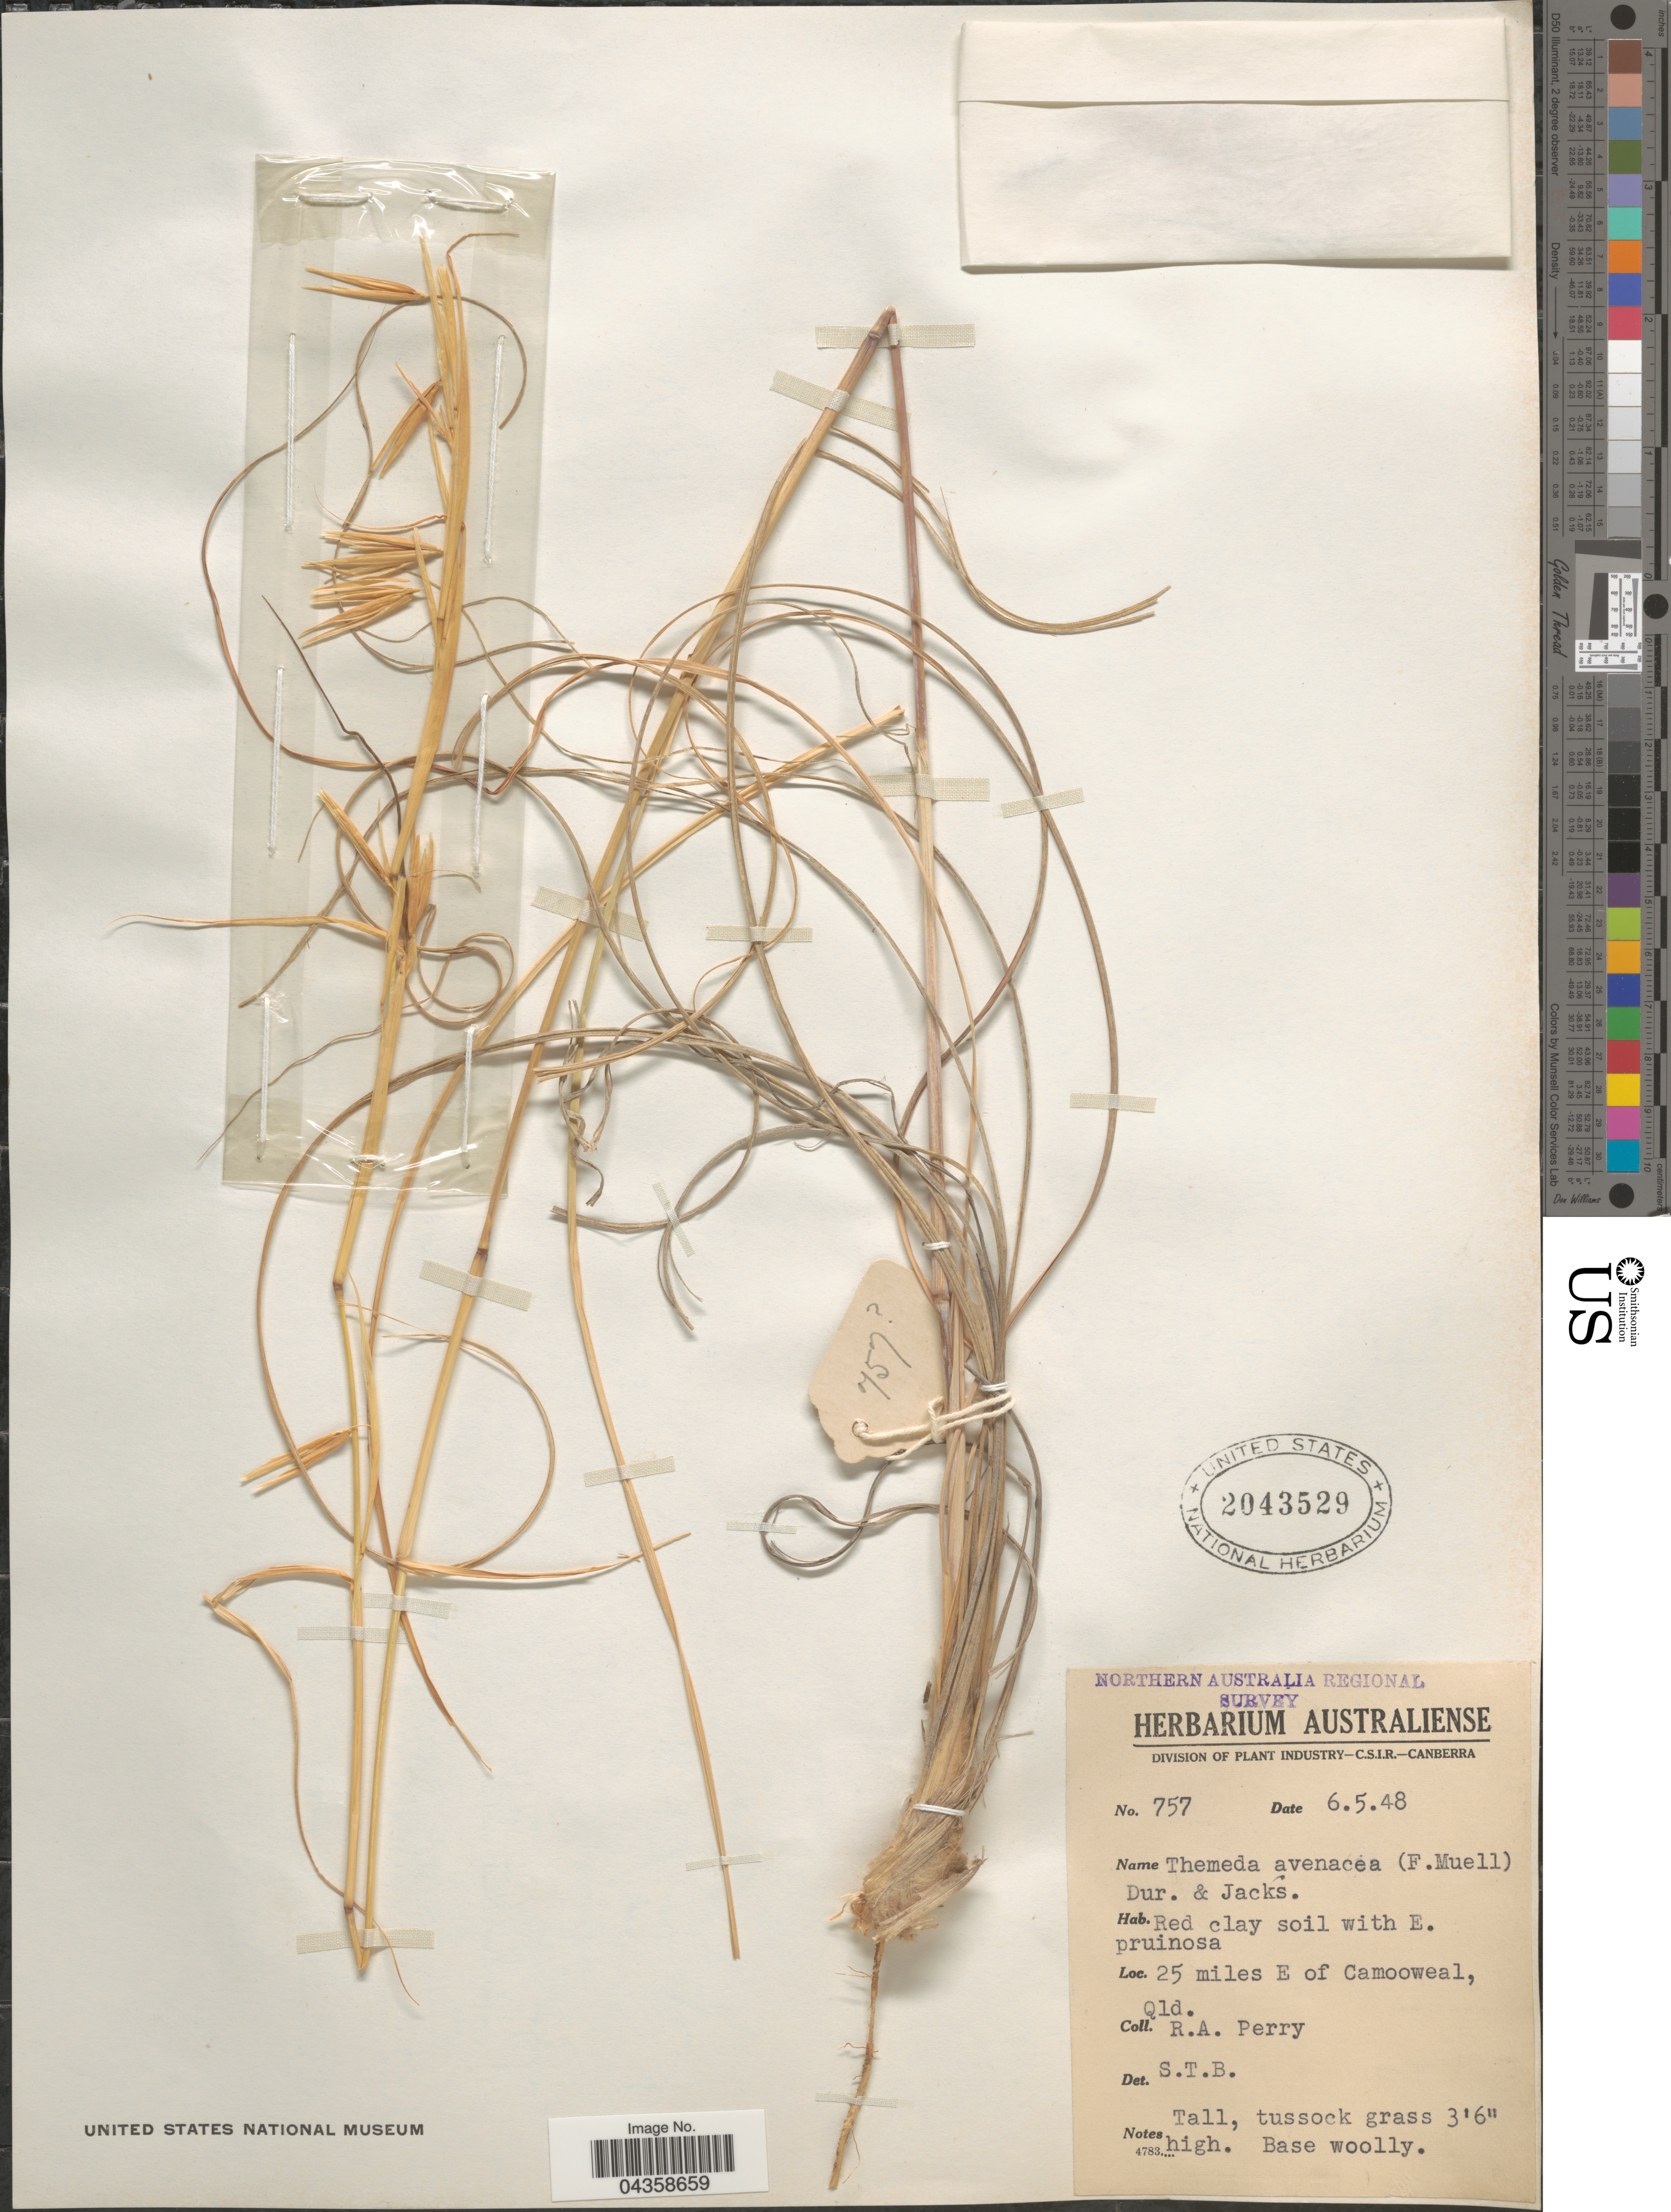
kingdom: Plantae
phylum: Tracheophyta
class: Liliopsida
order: Poales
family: Poaceae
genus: Themeda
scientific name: Themeda avenacea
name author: (F. Muell.) Durand & B.D. Jacks.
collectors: Perry, R. A.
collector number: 757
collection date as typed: Transcribed d/m/y: 6/5/48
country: Australia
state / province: Queensland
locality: Northern Australia Regional Survey. 25 miles E of Camooweal.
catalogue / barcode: US 2043529